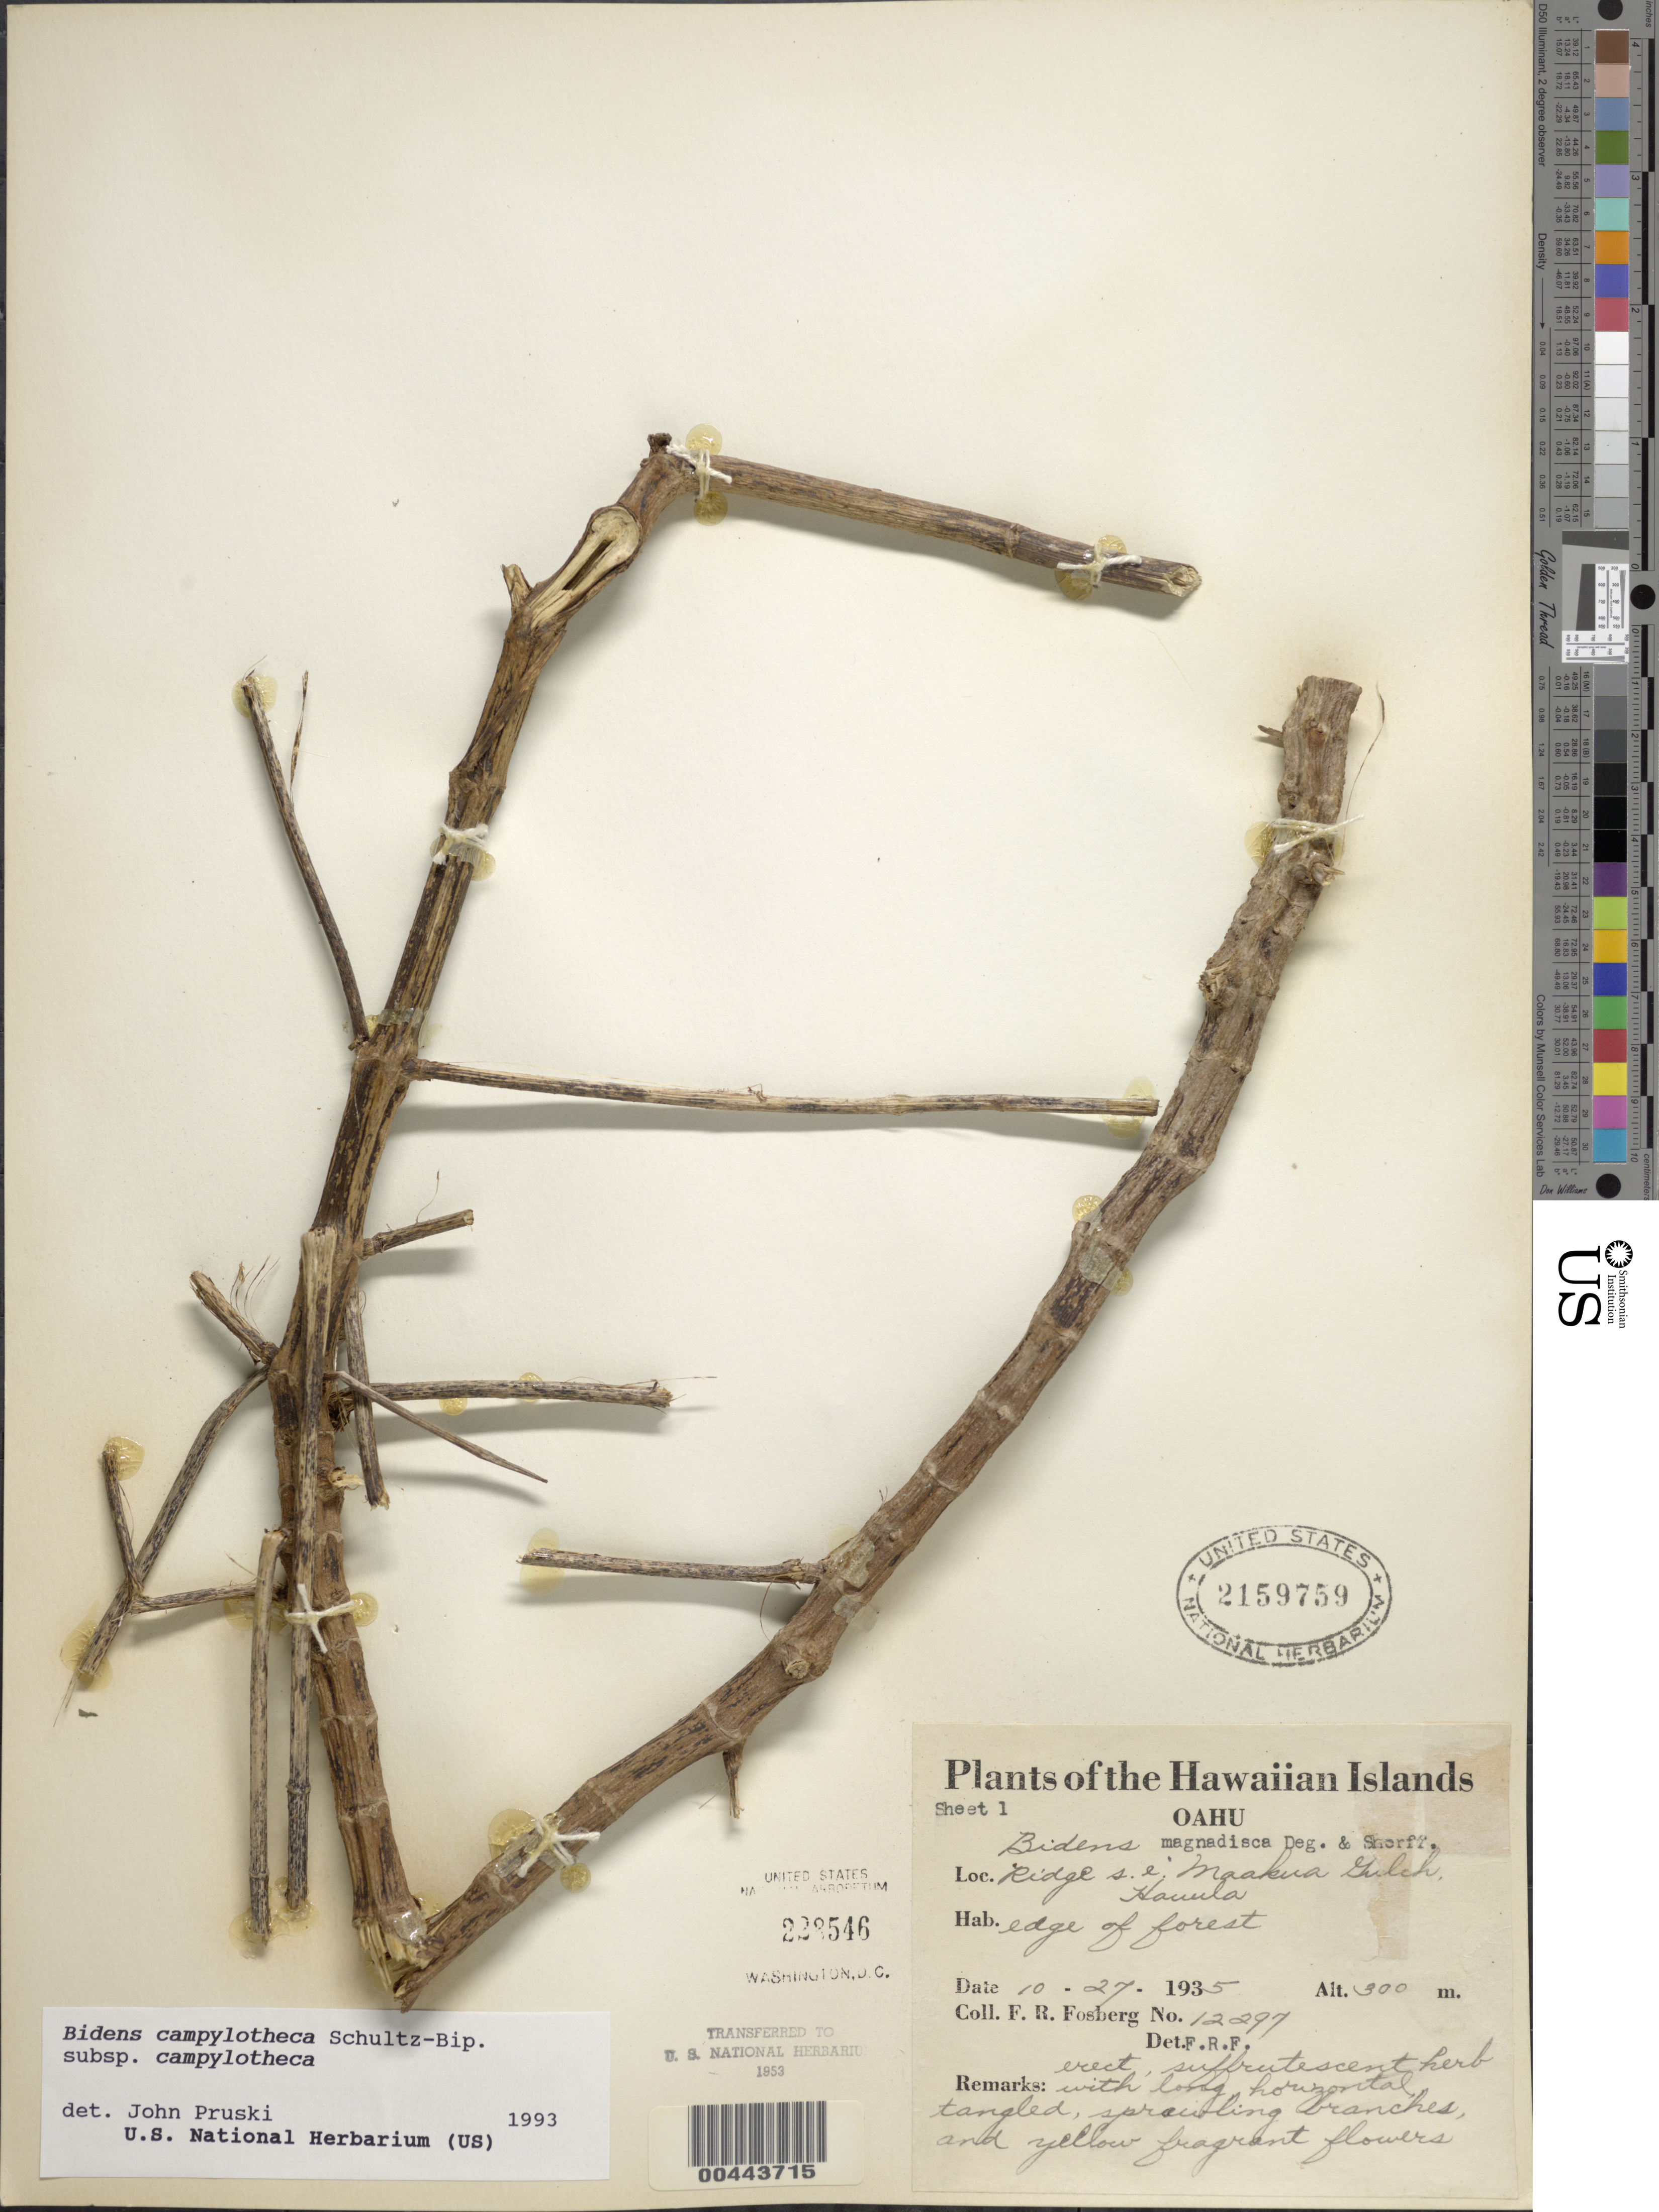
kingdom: Plantae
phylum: Tracheophyta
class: Magnoliopsida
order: Asterales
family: Asteraceae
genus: Bidens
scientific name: Bidens campylotheca subsp. campylotheca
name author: Sch. Bip.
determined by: Pruski, J. F.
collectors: F. R. Fosberg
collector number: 12297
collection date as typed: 27 Oct 1935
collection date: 1935-10-27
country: United States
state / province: Hawaii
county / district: Honolulu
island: Oahu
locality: Ridge SE Maakua Gulch, Hauula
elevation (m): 300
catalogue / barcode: US 2159759